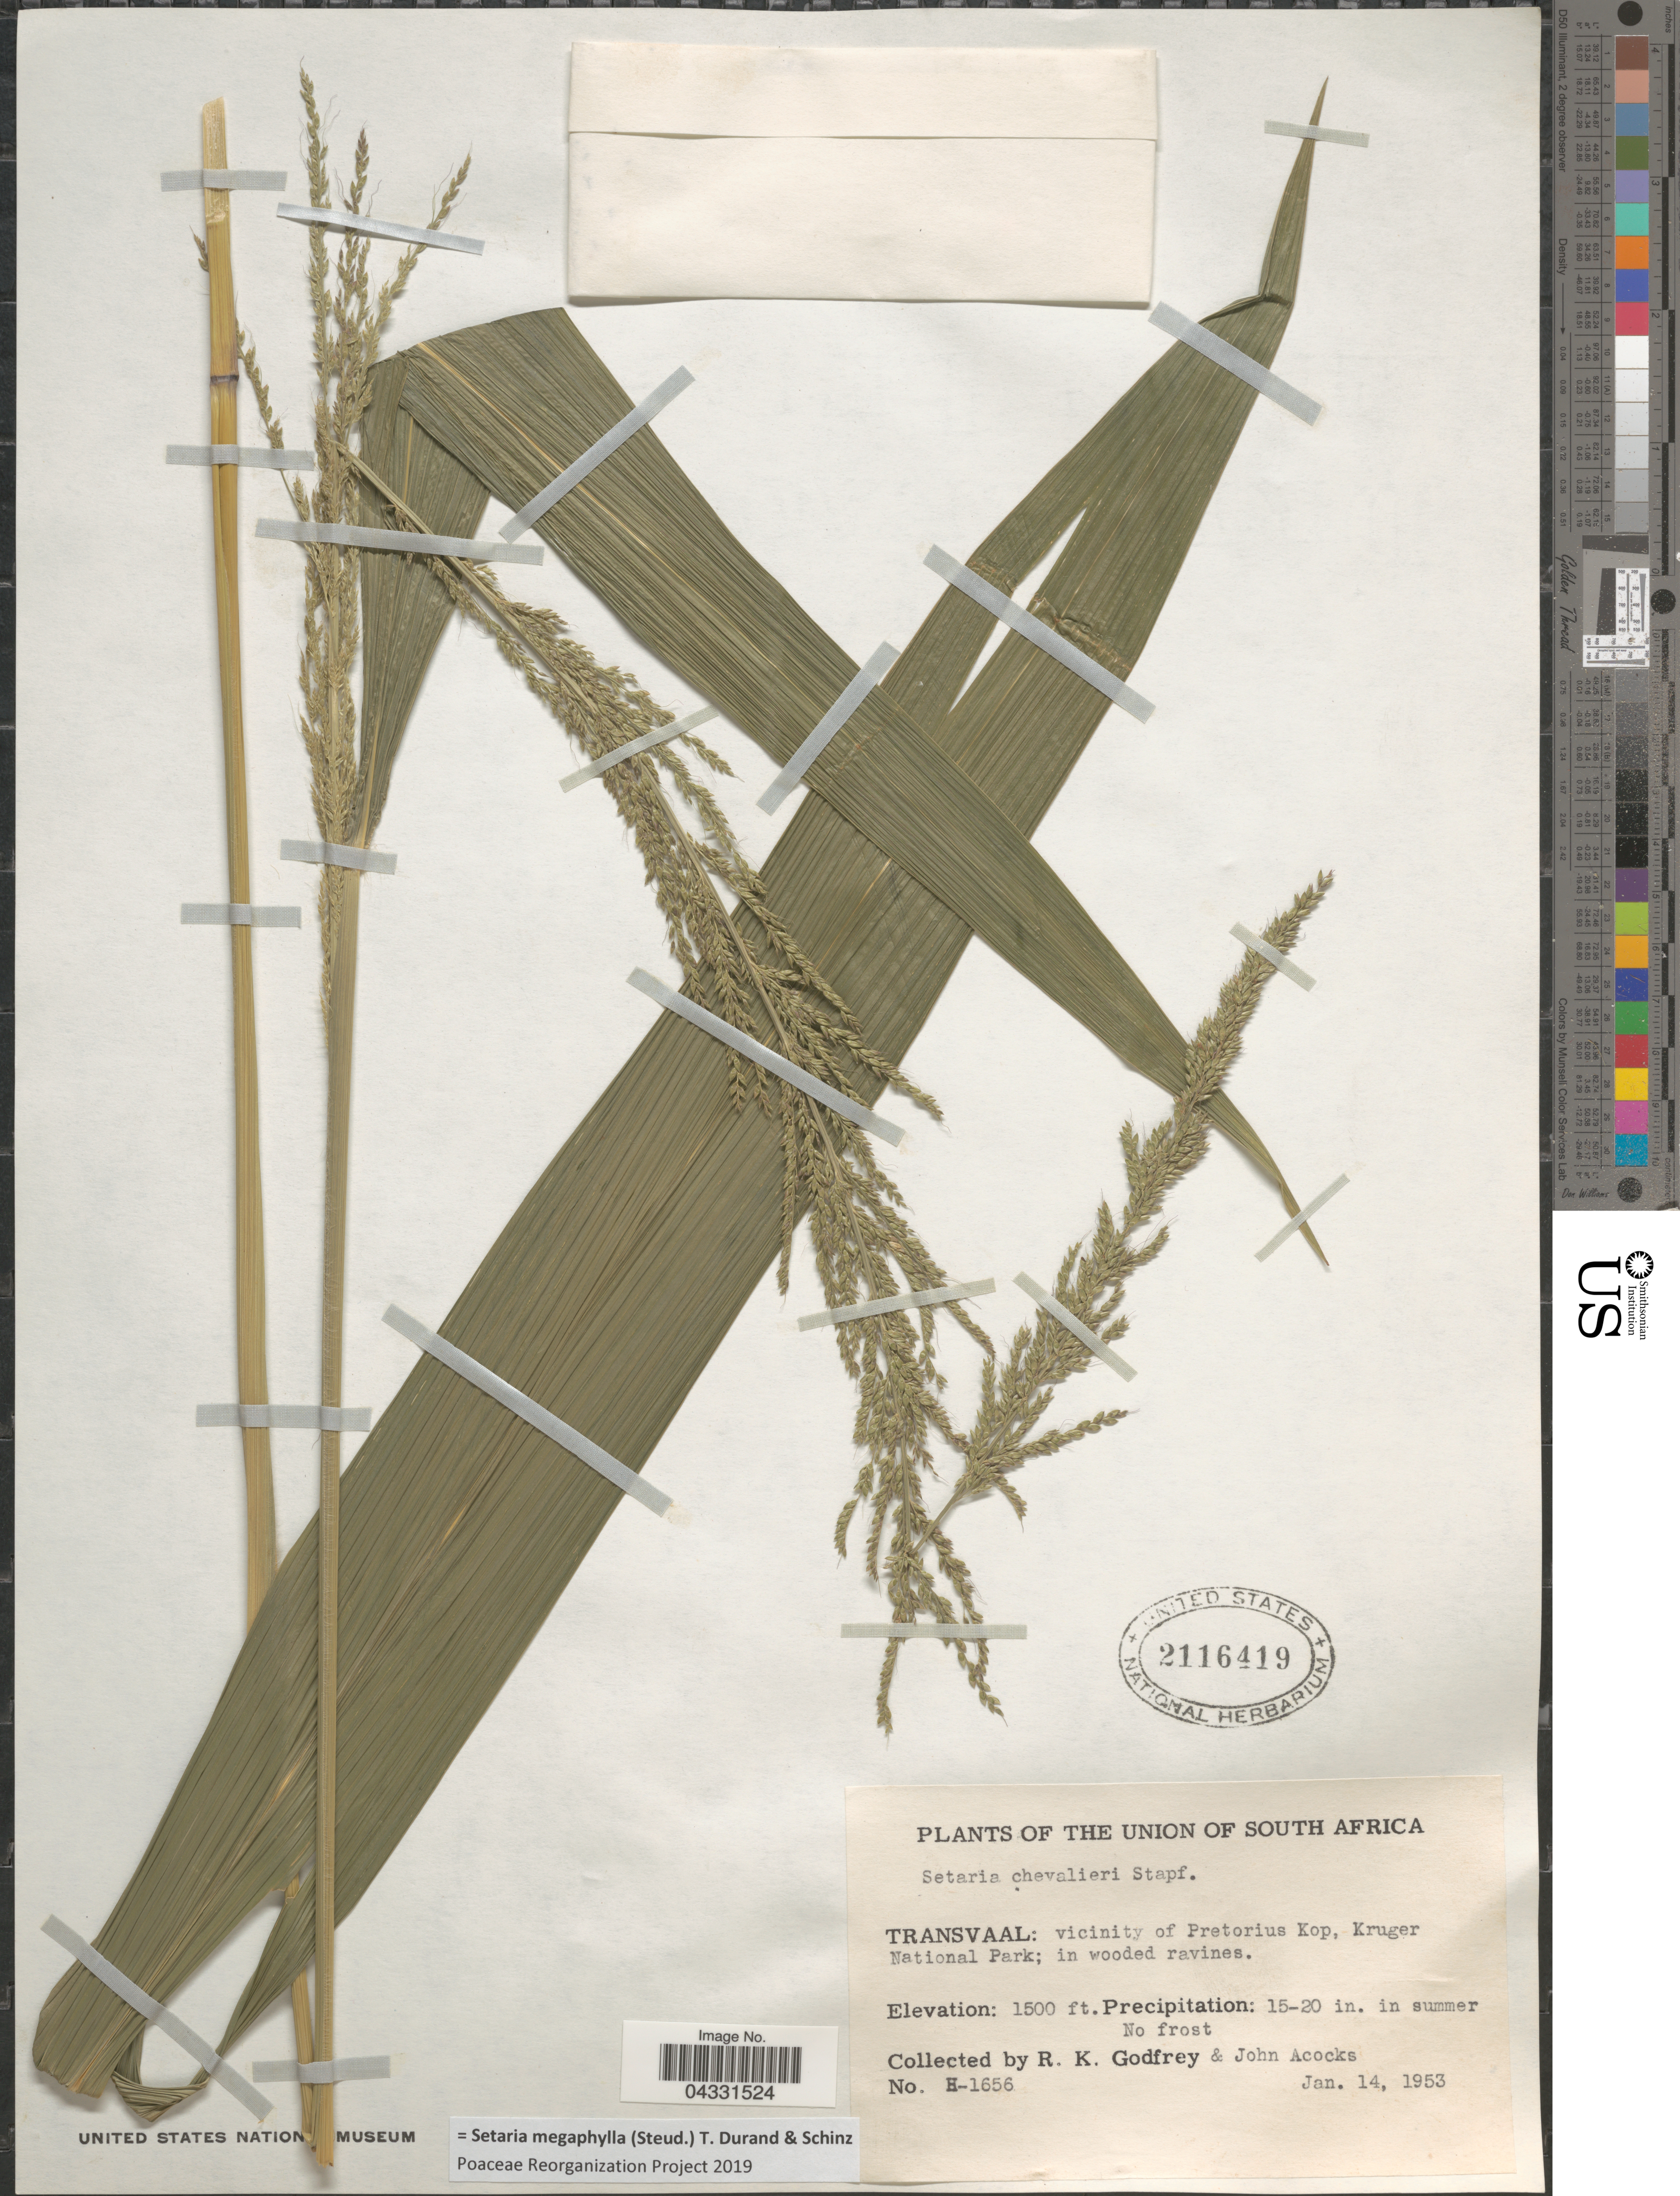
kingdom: Plantae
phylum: Tracheophyta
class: Liliopsida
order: Poales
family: Poaceae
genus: Setaria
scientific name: Setaria megaphylla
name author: (Steud.) Durieu & Schinz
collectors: R. K. Godfrey & J. P. Acocks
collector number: H-1656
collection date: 1953-01-14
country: South Africa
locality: Union of South Africa. Transvaal: vicinity of Pretorius Kop, Kruger National Park; in wooded ravines.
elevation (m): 457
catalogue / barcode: US 2116419